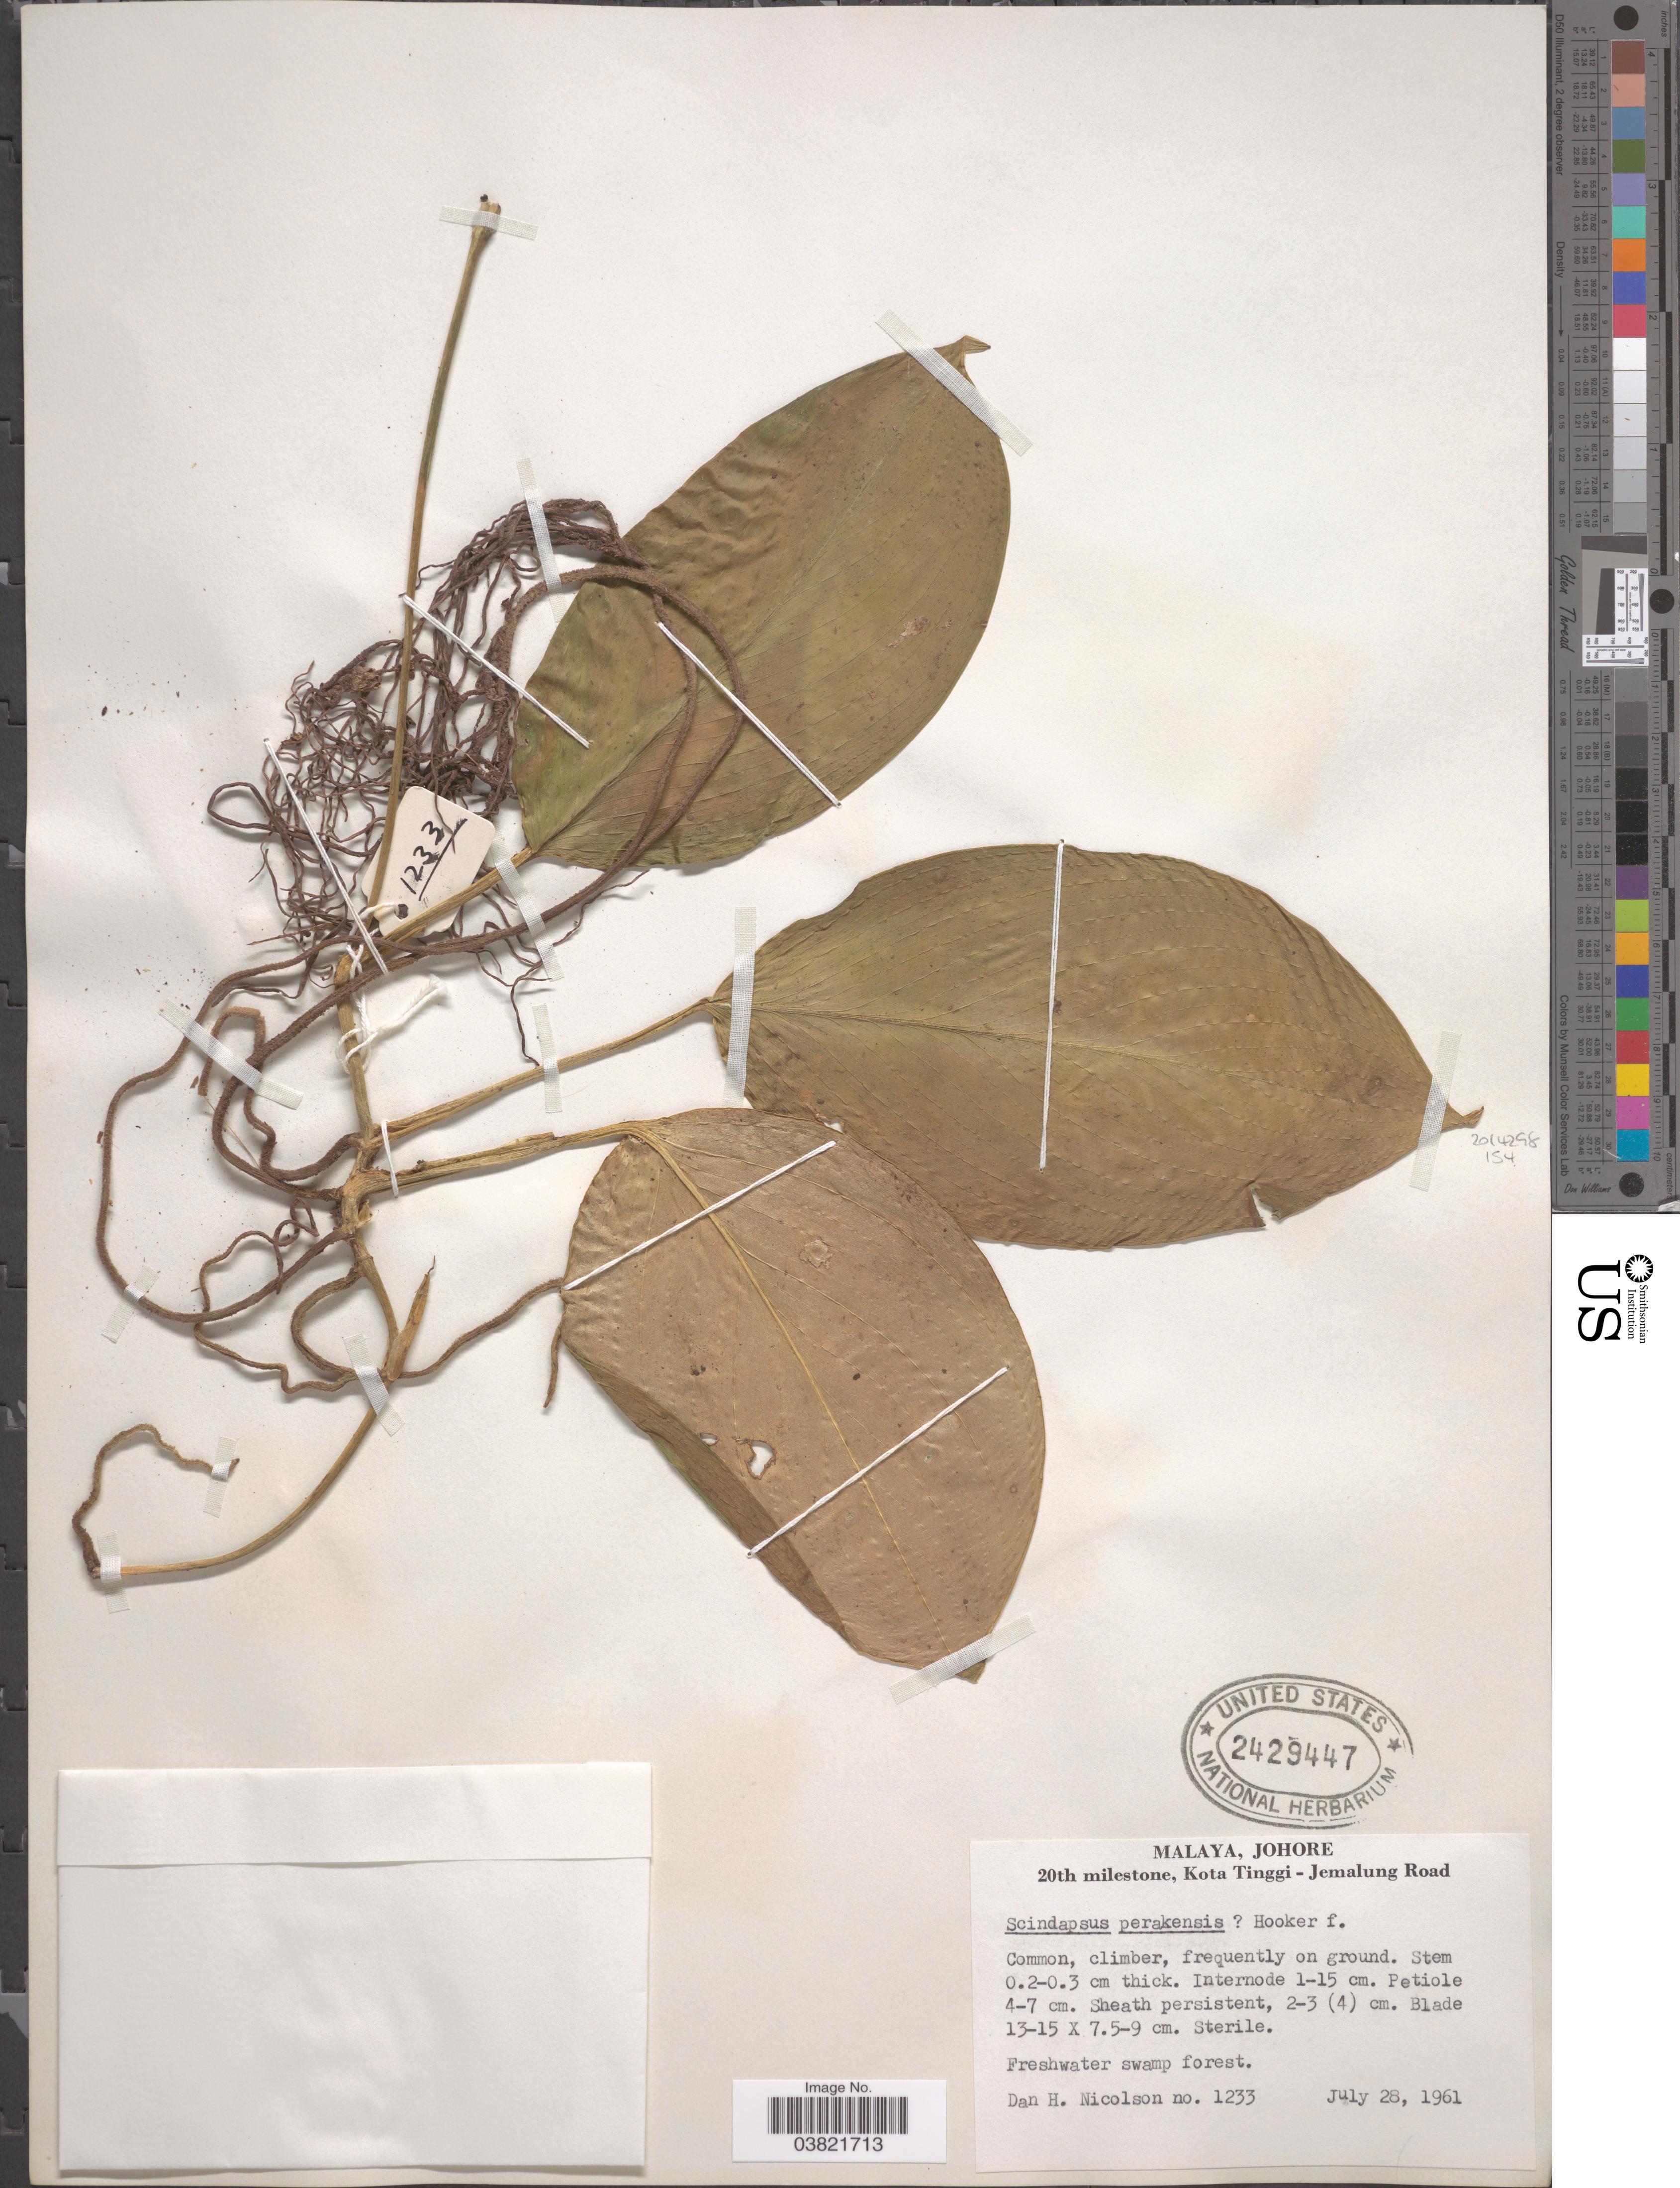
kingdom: Plantae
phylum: Tracheophyta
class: Liliopsida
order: Alismatales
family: Araceae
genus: Scindapsus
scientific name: Scindapsus perakensis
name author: Hook. f.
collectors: D. H. Nicolson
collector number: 1233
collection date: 1961-07-28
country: Malaysia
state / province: Johor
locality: Malaya, Johore, 20th milestone, Kota Tinggi - Jemalung Road.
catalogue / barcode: US 2429447